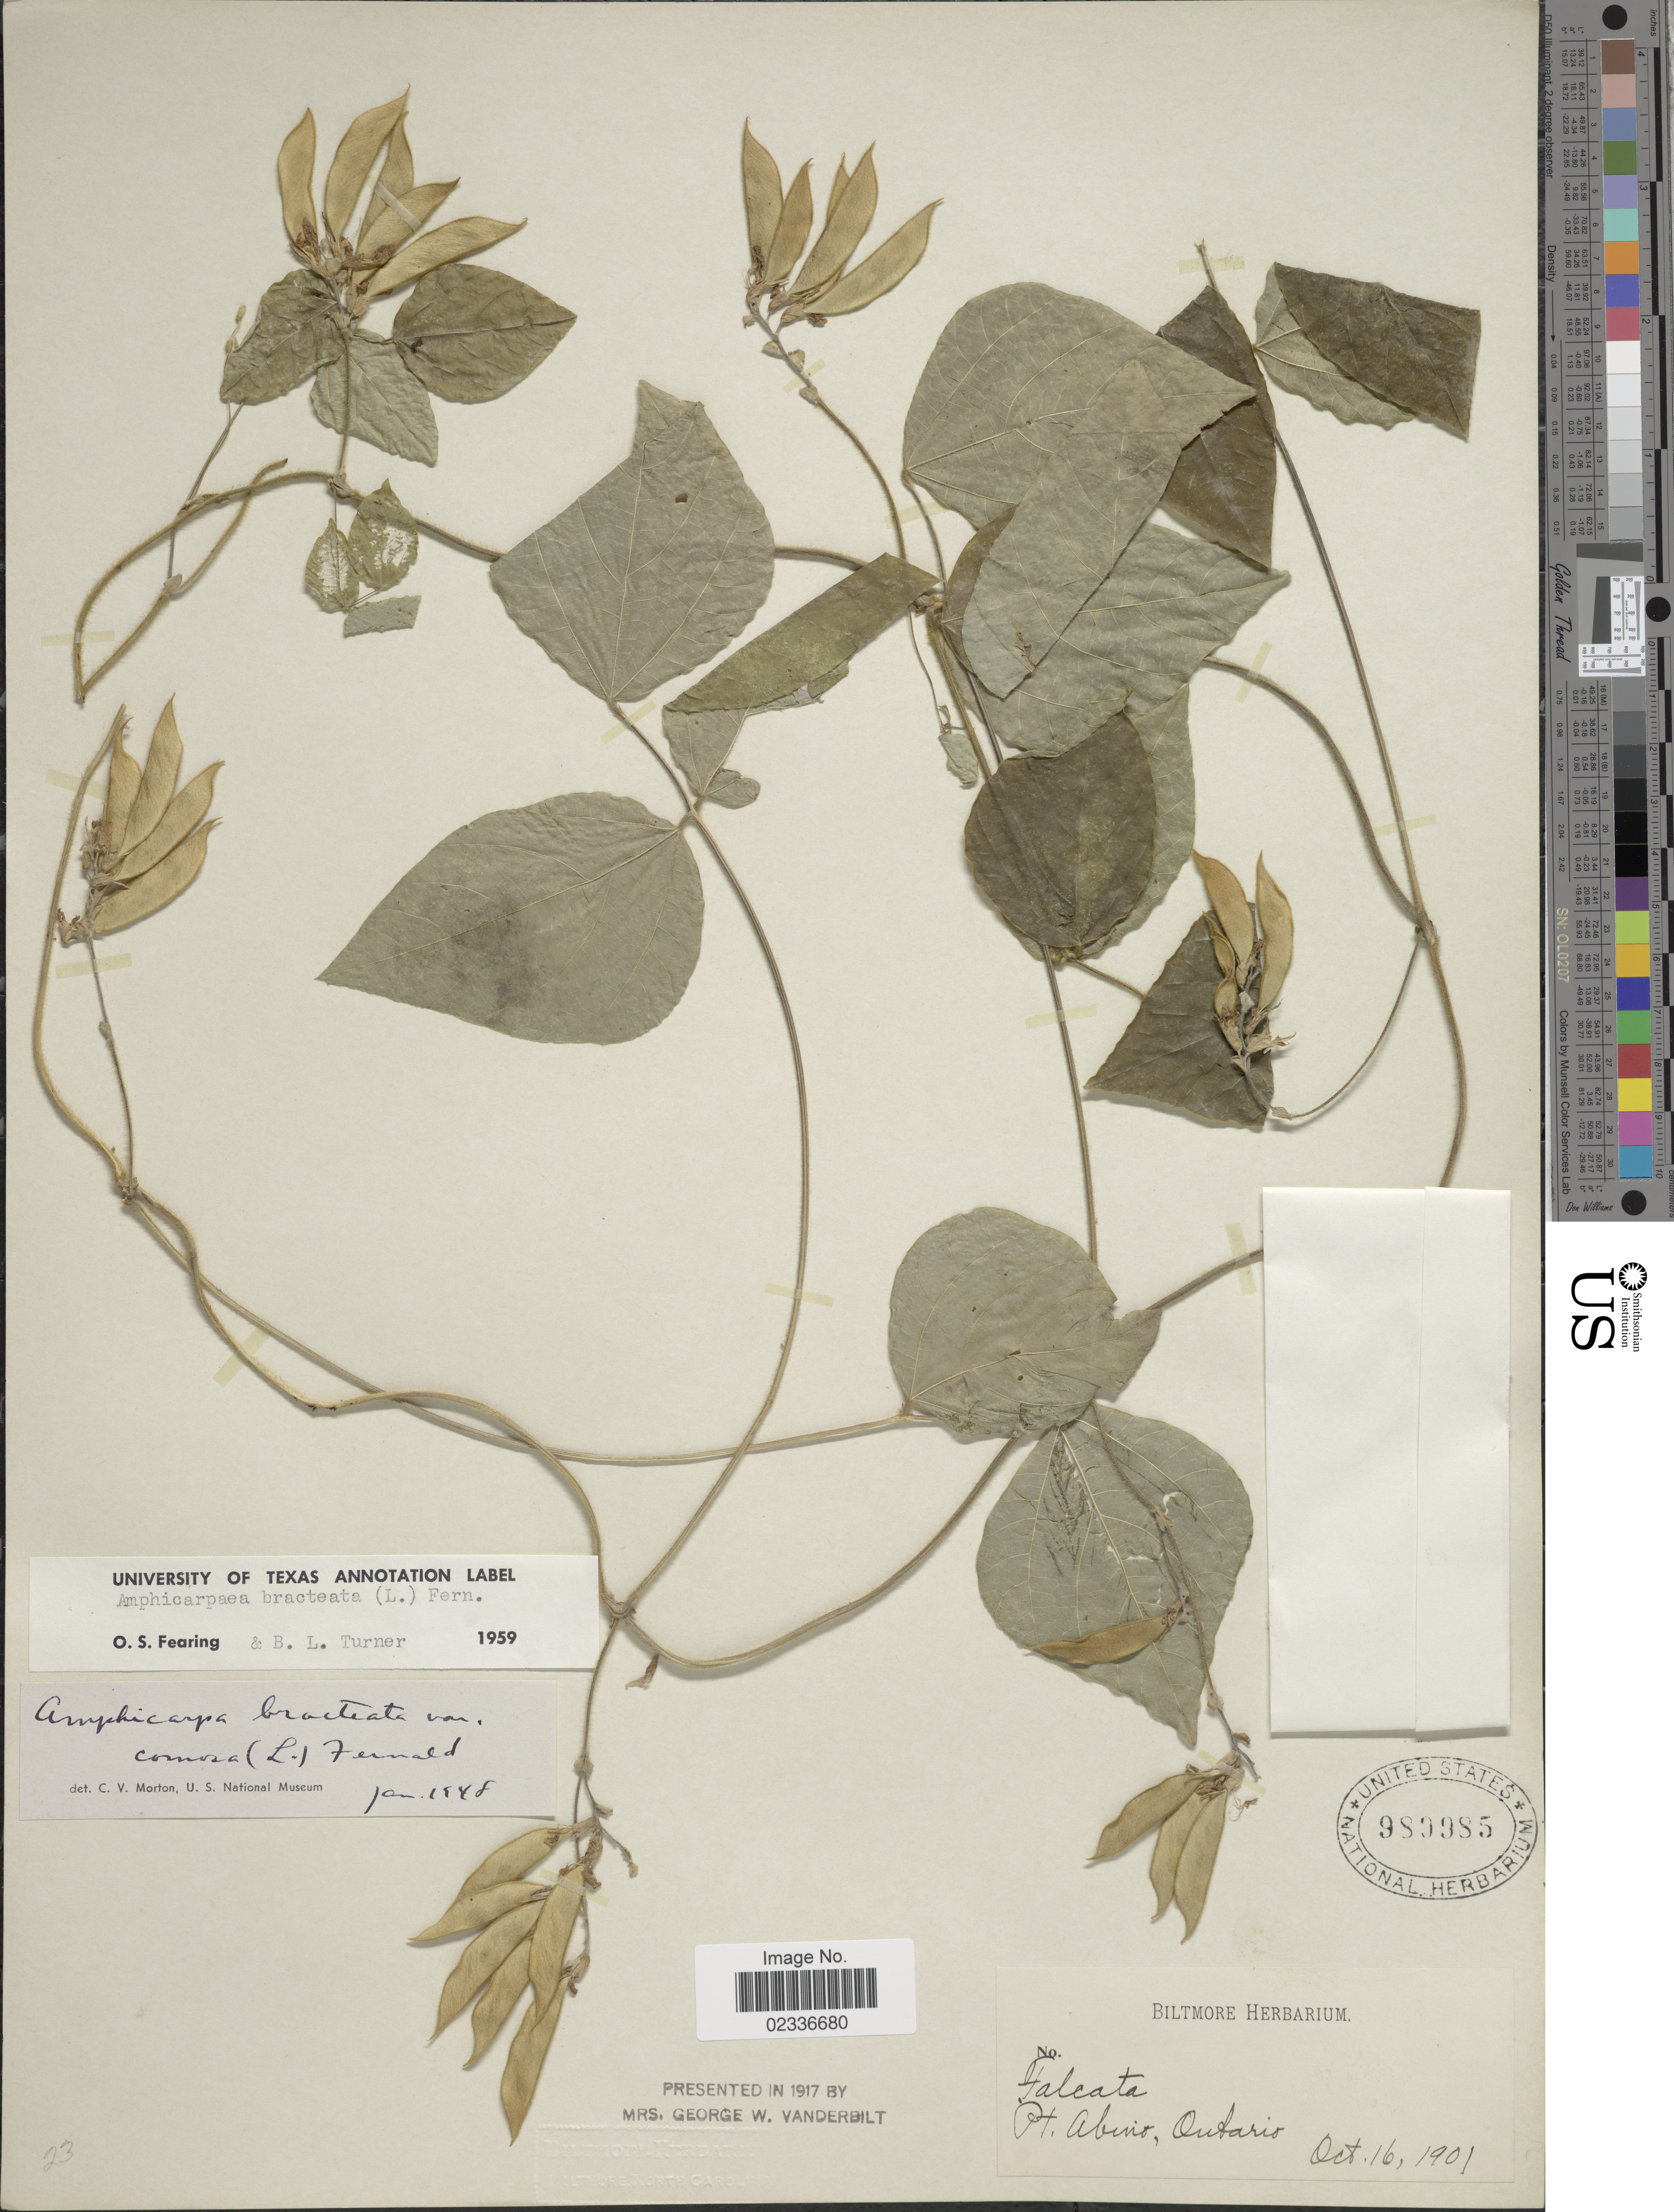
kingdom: Plantae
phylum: Tracheophyta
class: Magnoliopsida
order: Fabales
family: Fabaceae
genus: Amphicarpaea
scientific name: Amphicarpaea bracteata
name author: (L.) Fernald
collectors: ex herb. Biltmore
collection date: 1901-10-16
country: Canada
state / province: Ontario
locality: Pt. Abino